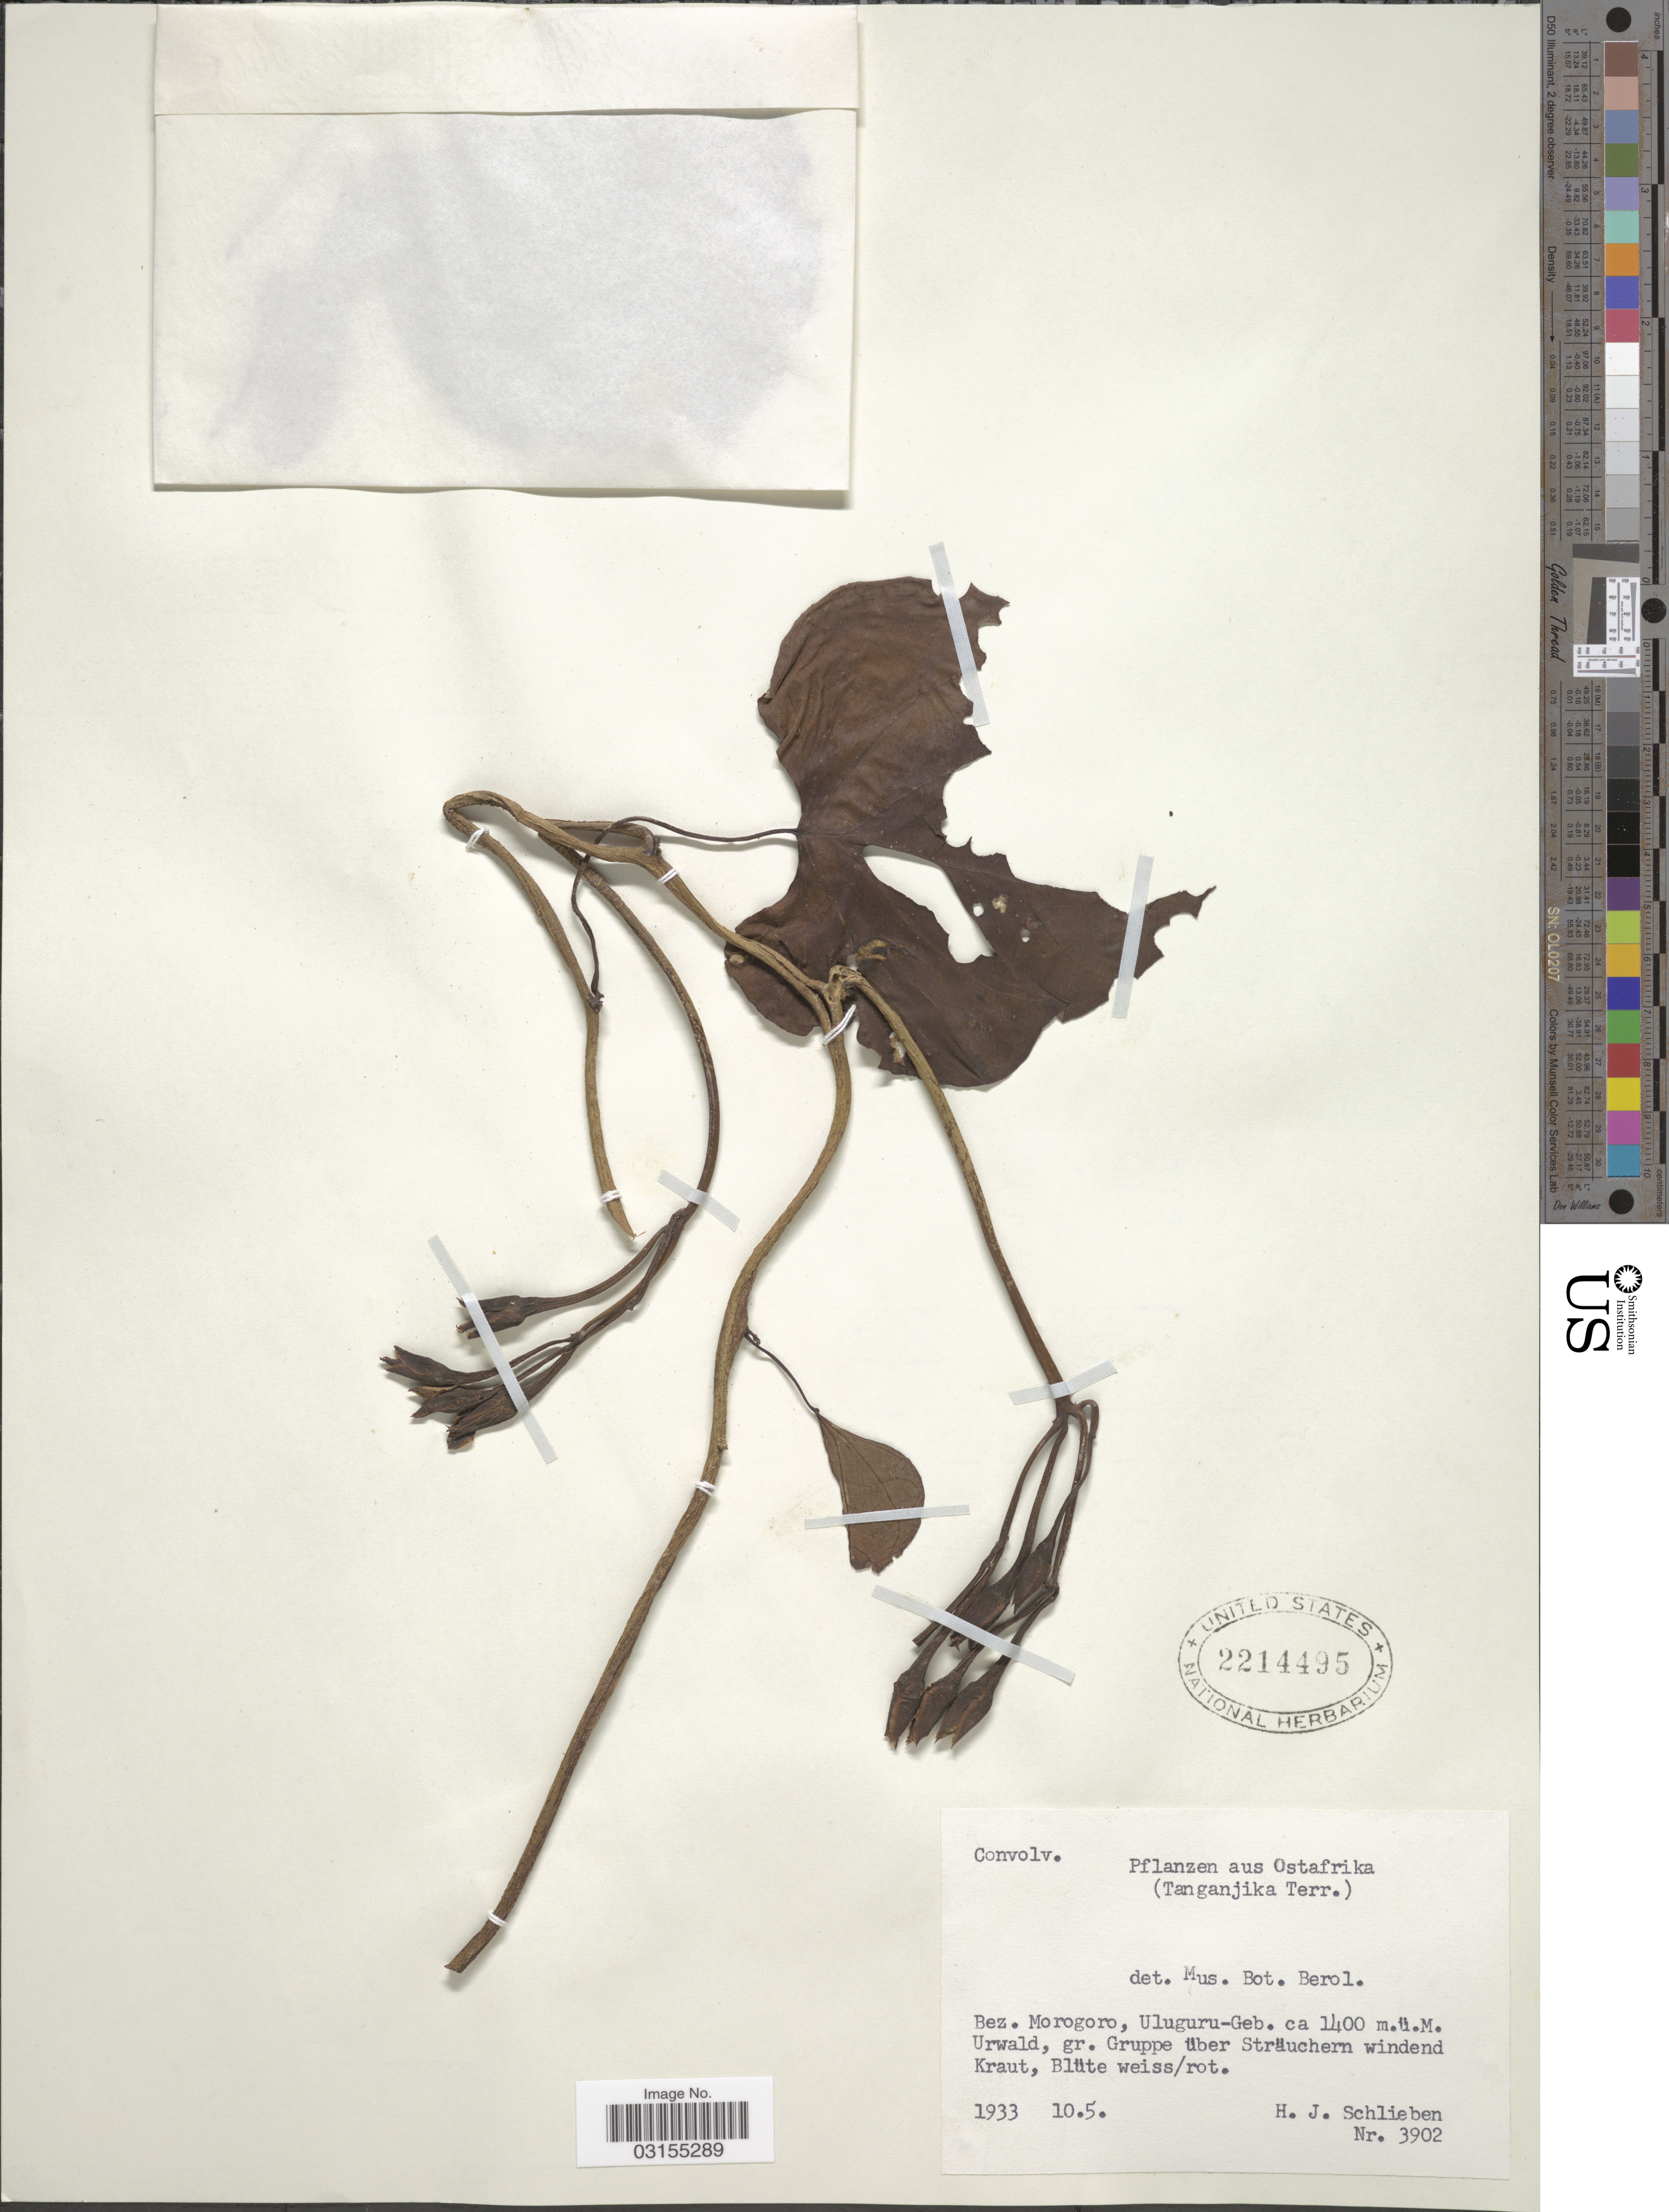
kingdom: Plantae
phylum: Tracheophyta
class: Magnoliopsida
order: Solanales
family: Convolvulaceae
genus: Ipomoea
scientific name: Ipomoea sp.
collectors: H. J. Schlieben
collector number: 3902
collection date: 1933-05-10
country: Tanzania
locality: Ostafrika (Tanganjika Terr.) Bez. Morogoro, Uluguru-Geb.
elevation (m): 1400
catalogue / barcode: US 2214495